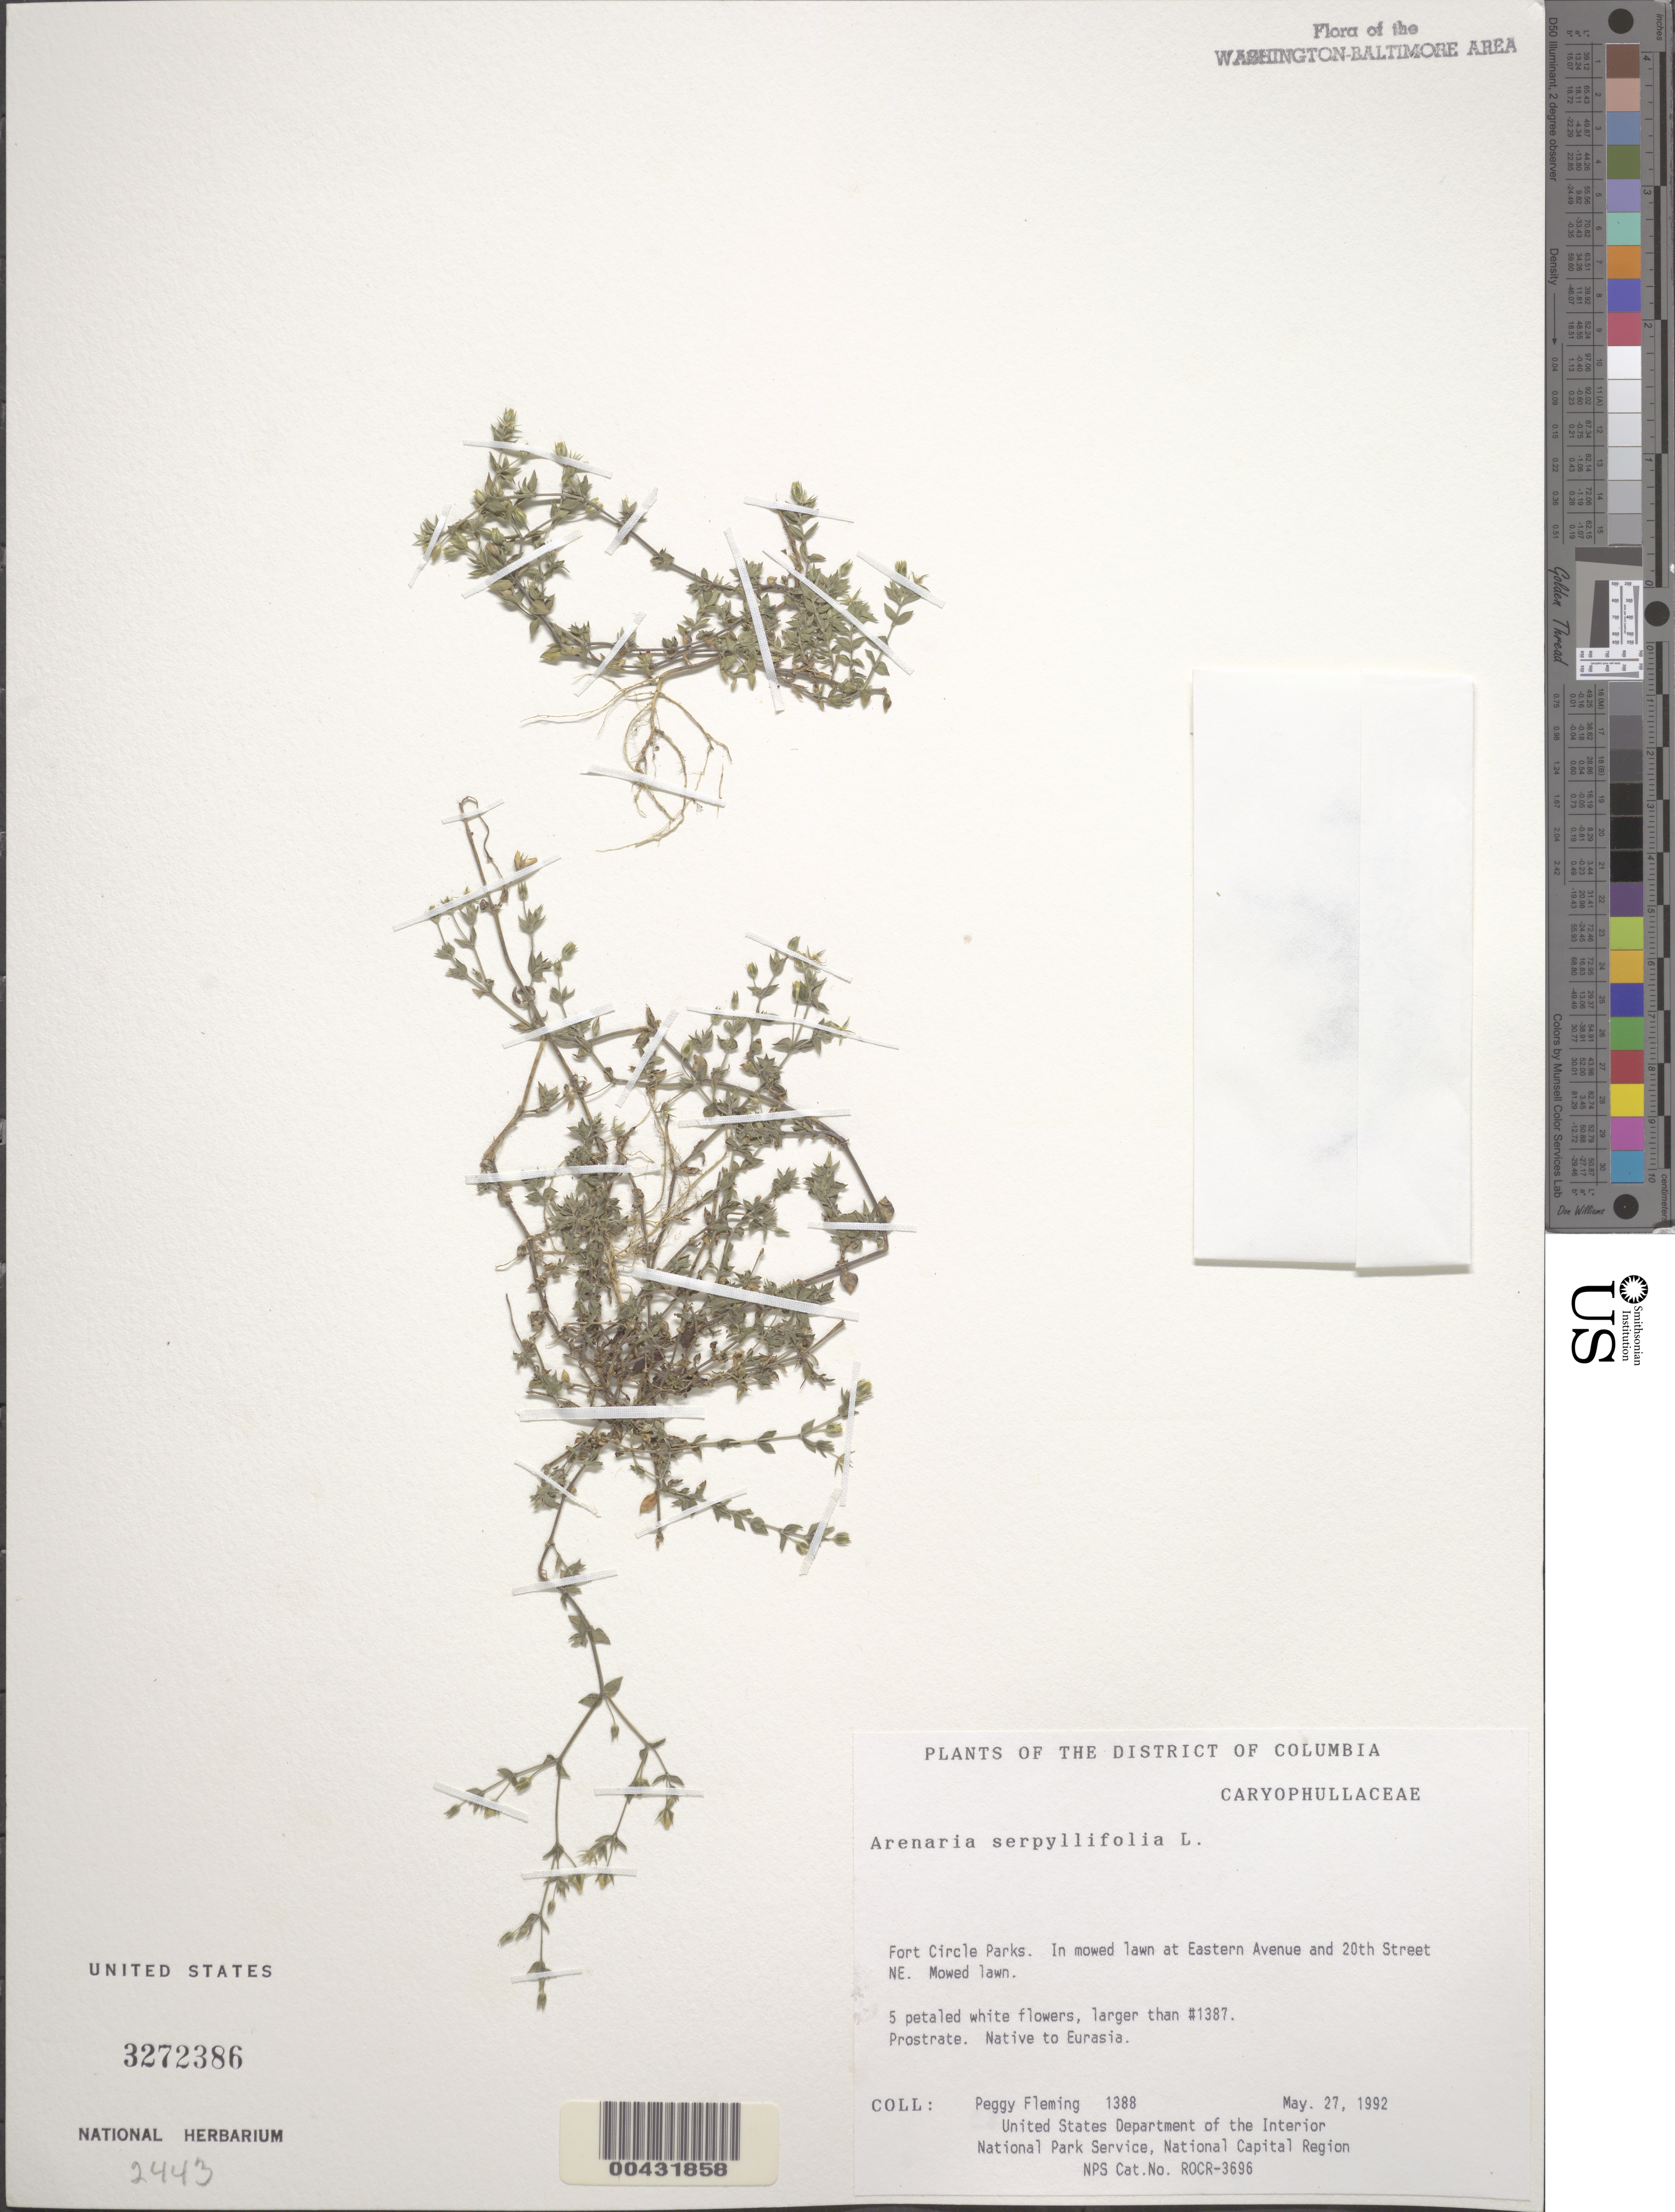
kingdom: Plantae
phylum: Tracheophyta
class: Magnoliopsida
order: Caryophyllales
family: Caryophyllaceae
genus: Arenaria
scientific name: Arenaria serpyllifolia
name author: L.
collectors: P. Fleming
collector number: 1388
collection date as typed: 27 May 1992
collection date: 1992-05-27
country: United States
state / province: District of Columbia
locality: Fort Circle Parks, Eastern Avenue and 20th Street, NE Fort Circle Parks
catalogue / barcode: US 3272386